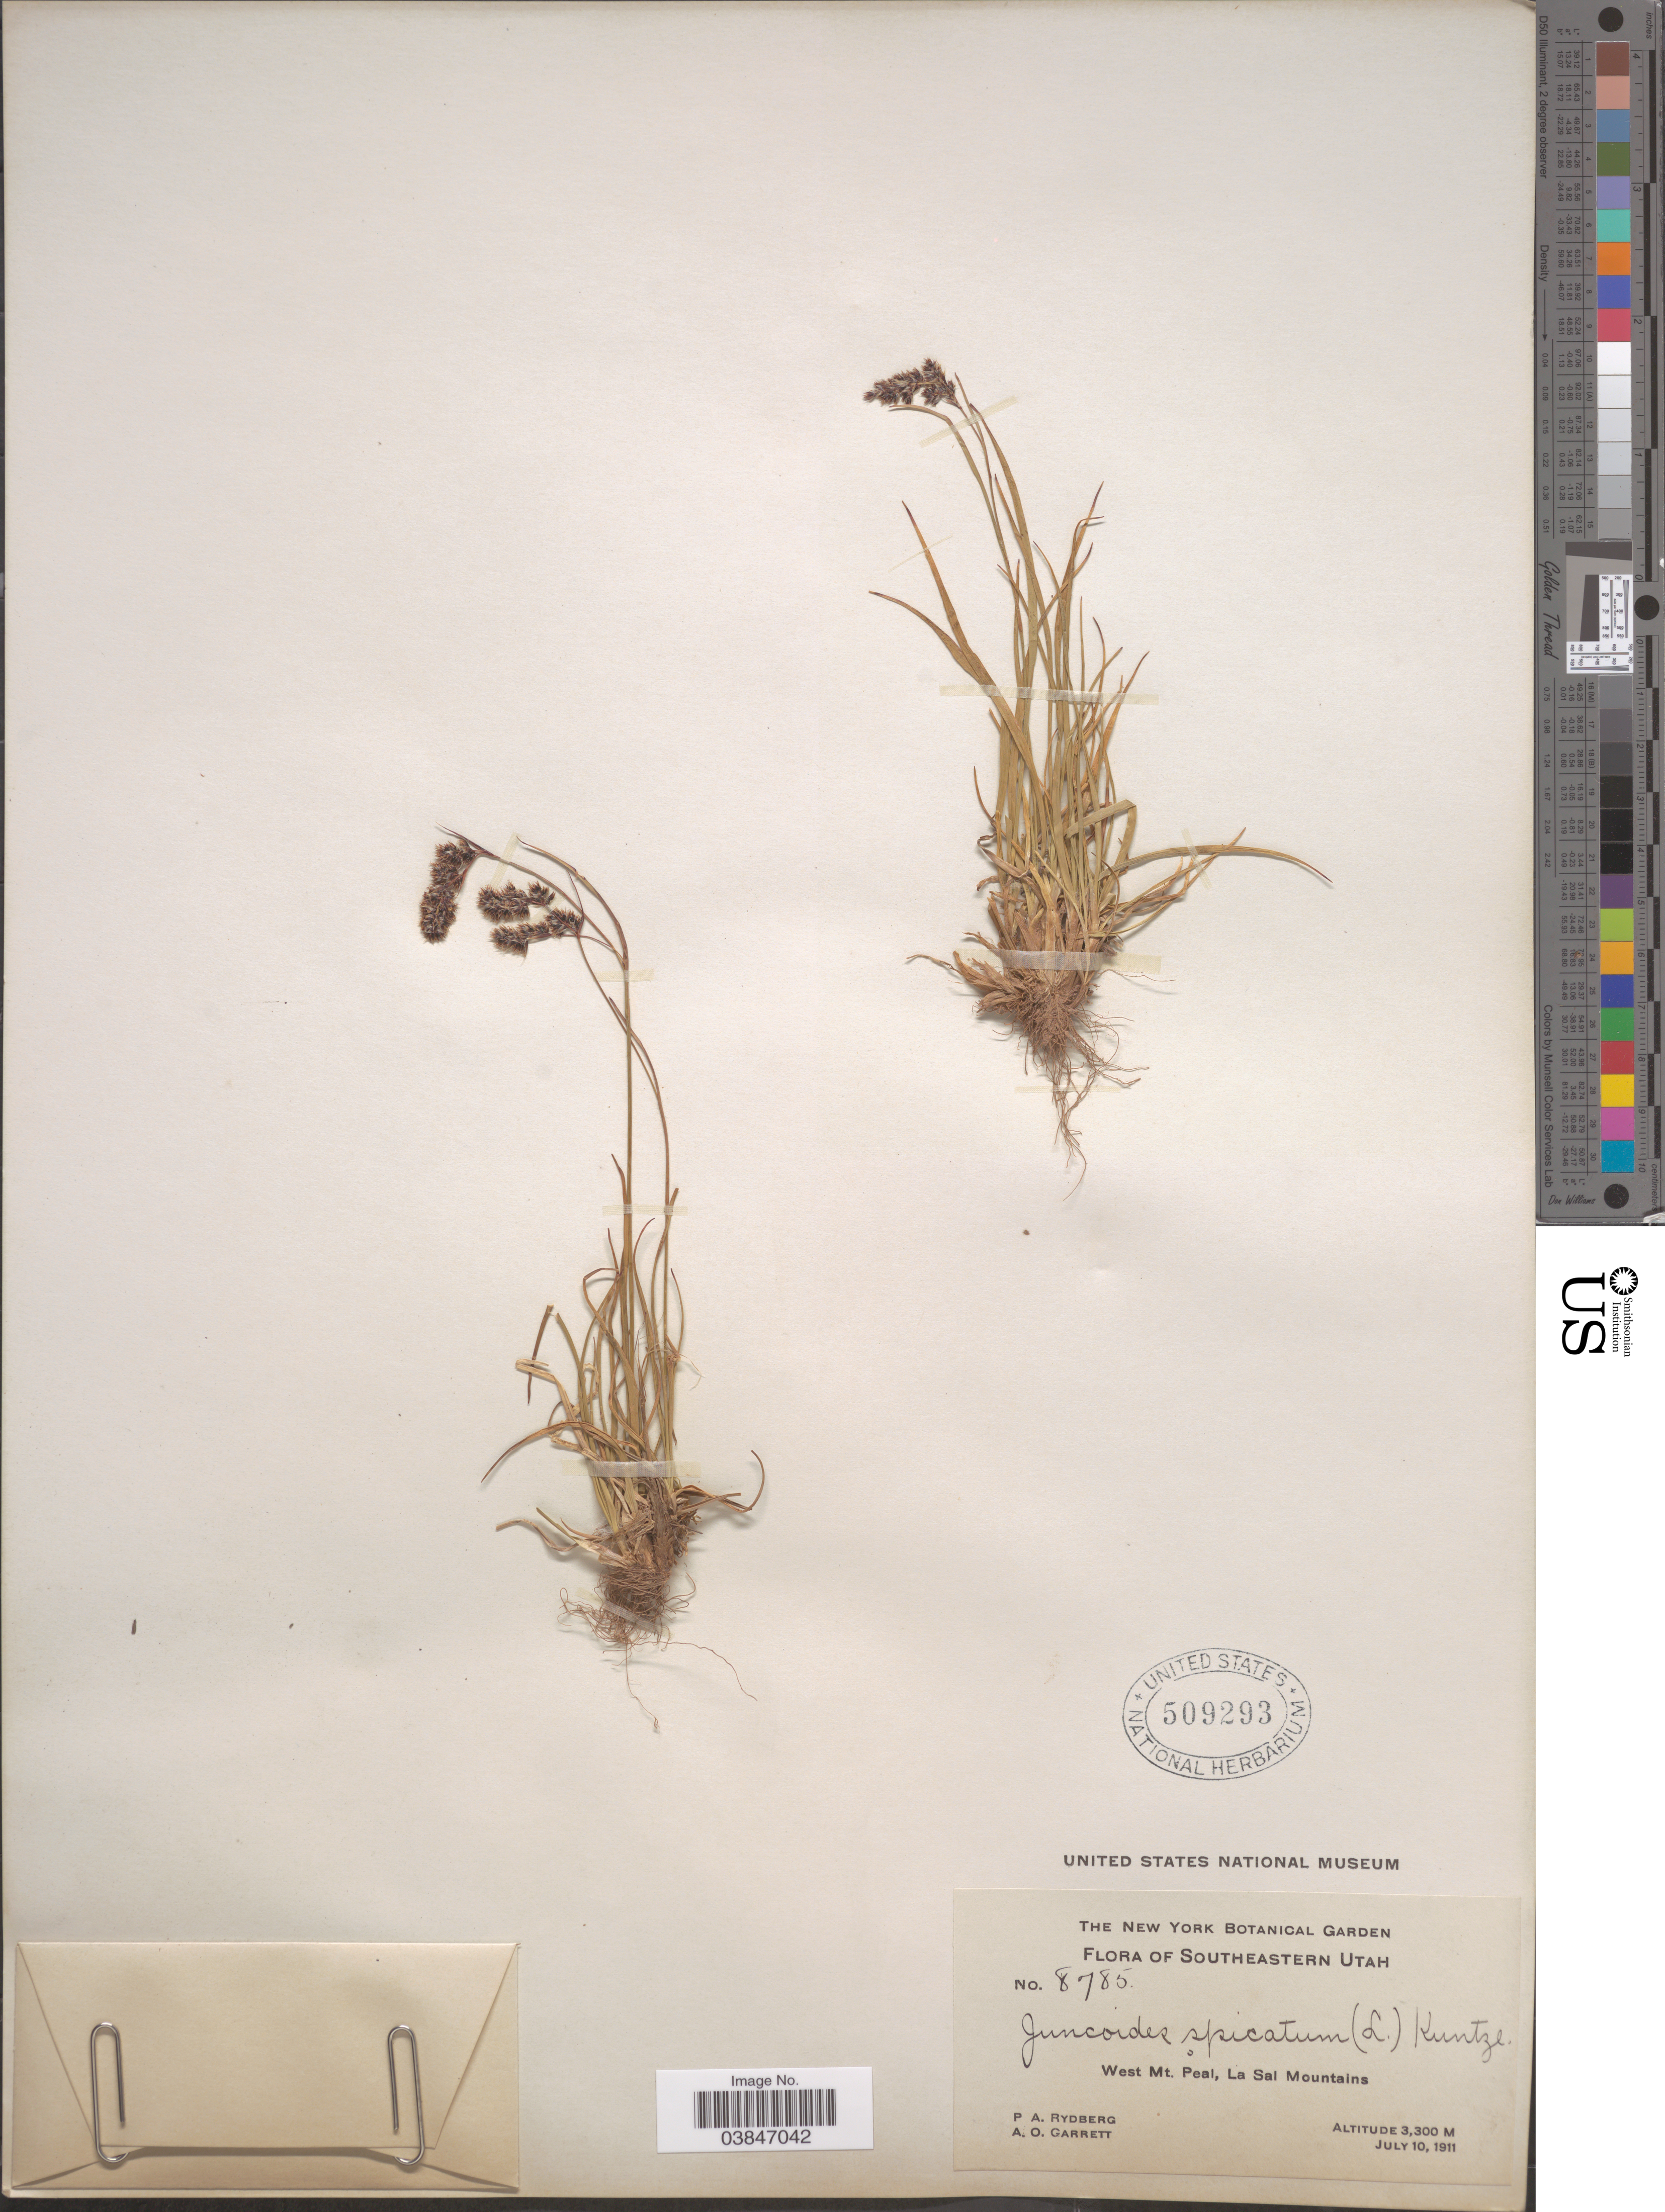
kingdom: Plantae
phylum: Tracheophyta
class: Liliopsida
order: Poales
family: Juncaceae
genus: Luzula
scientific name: Luzula spicata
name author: (L.) DC.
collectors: P. A. Rydberg & A. O. Garrett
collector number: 8785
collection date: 1911-07-10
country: United States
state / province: Utah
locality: Southeastern Utah. West Mt. Peal, La Sal Mountains.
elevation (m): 3300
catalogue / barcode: US 509293